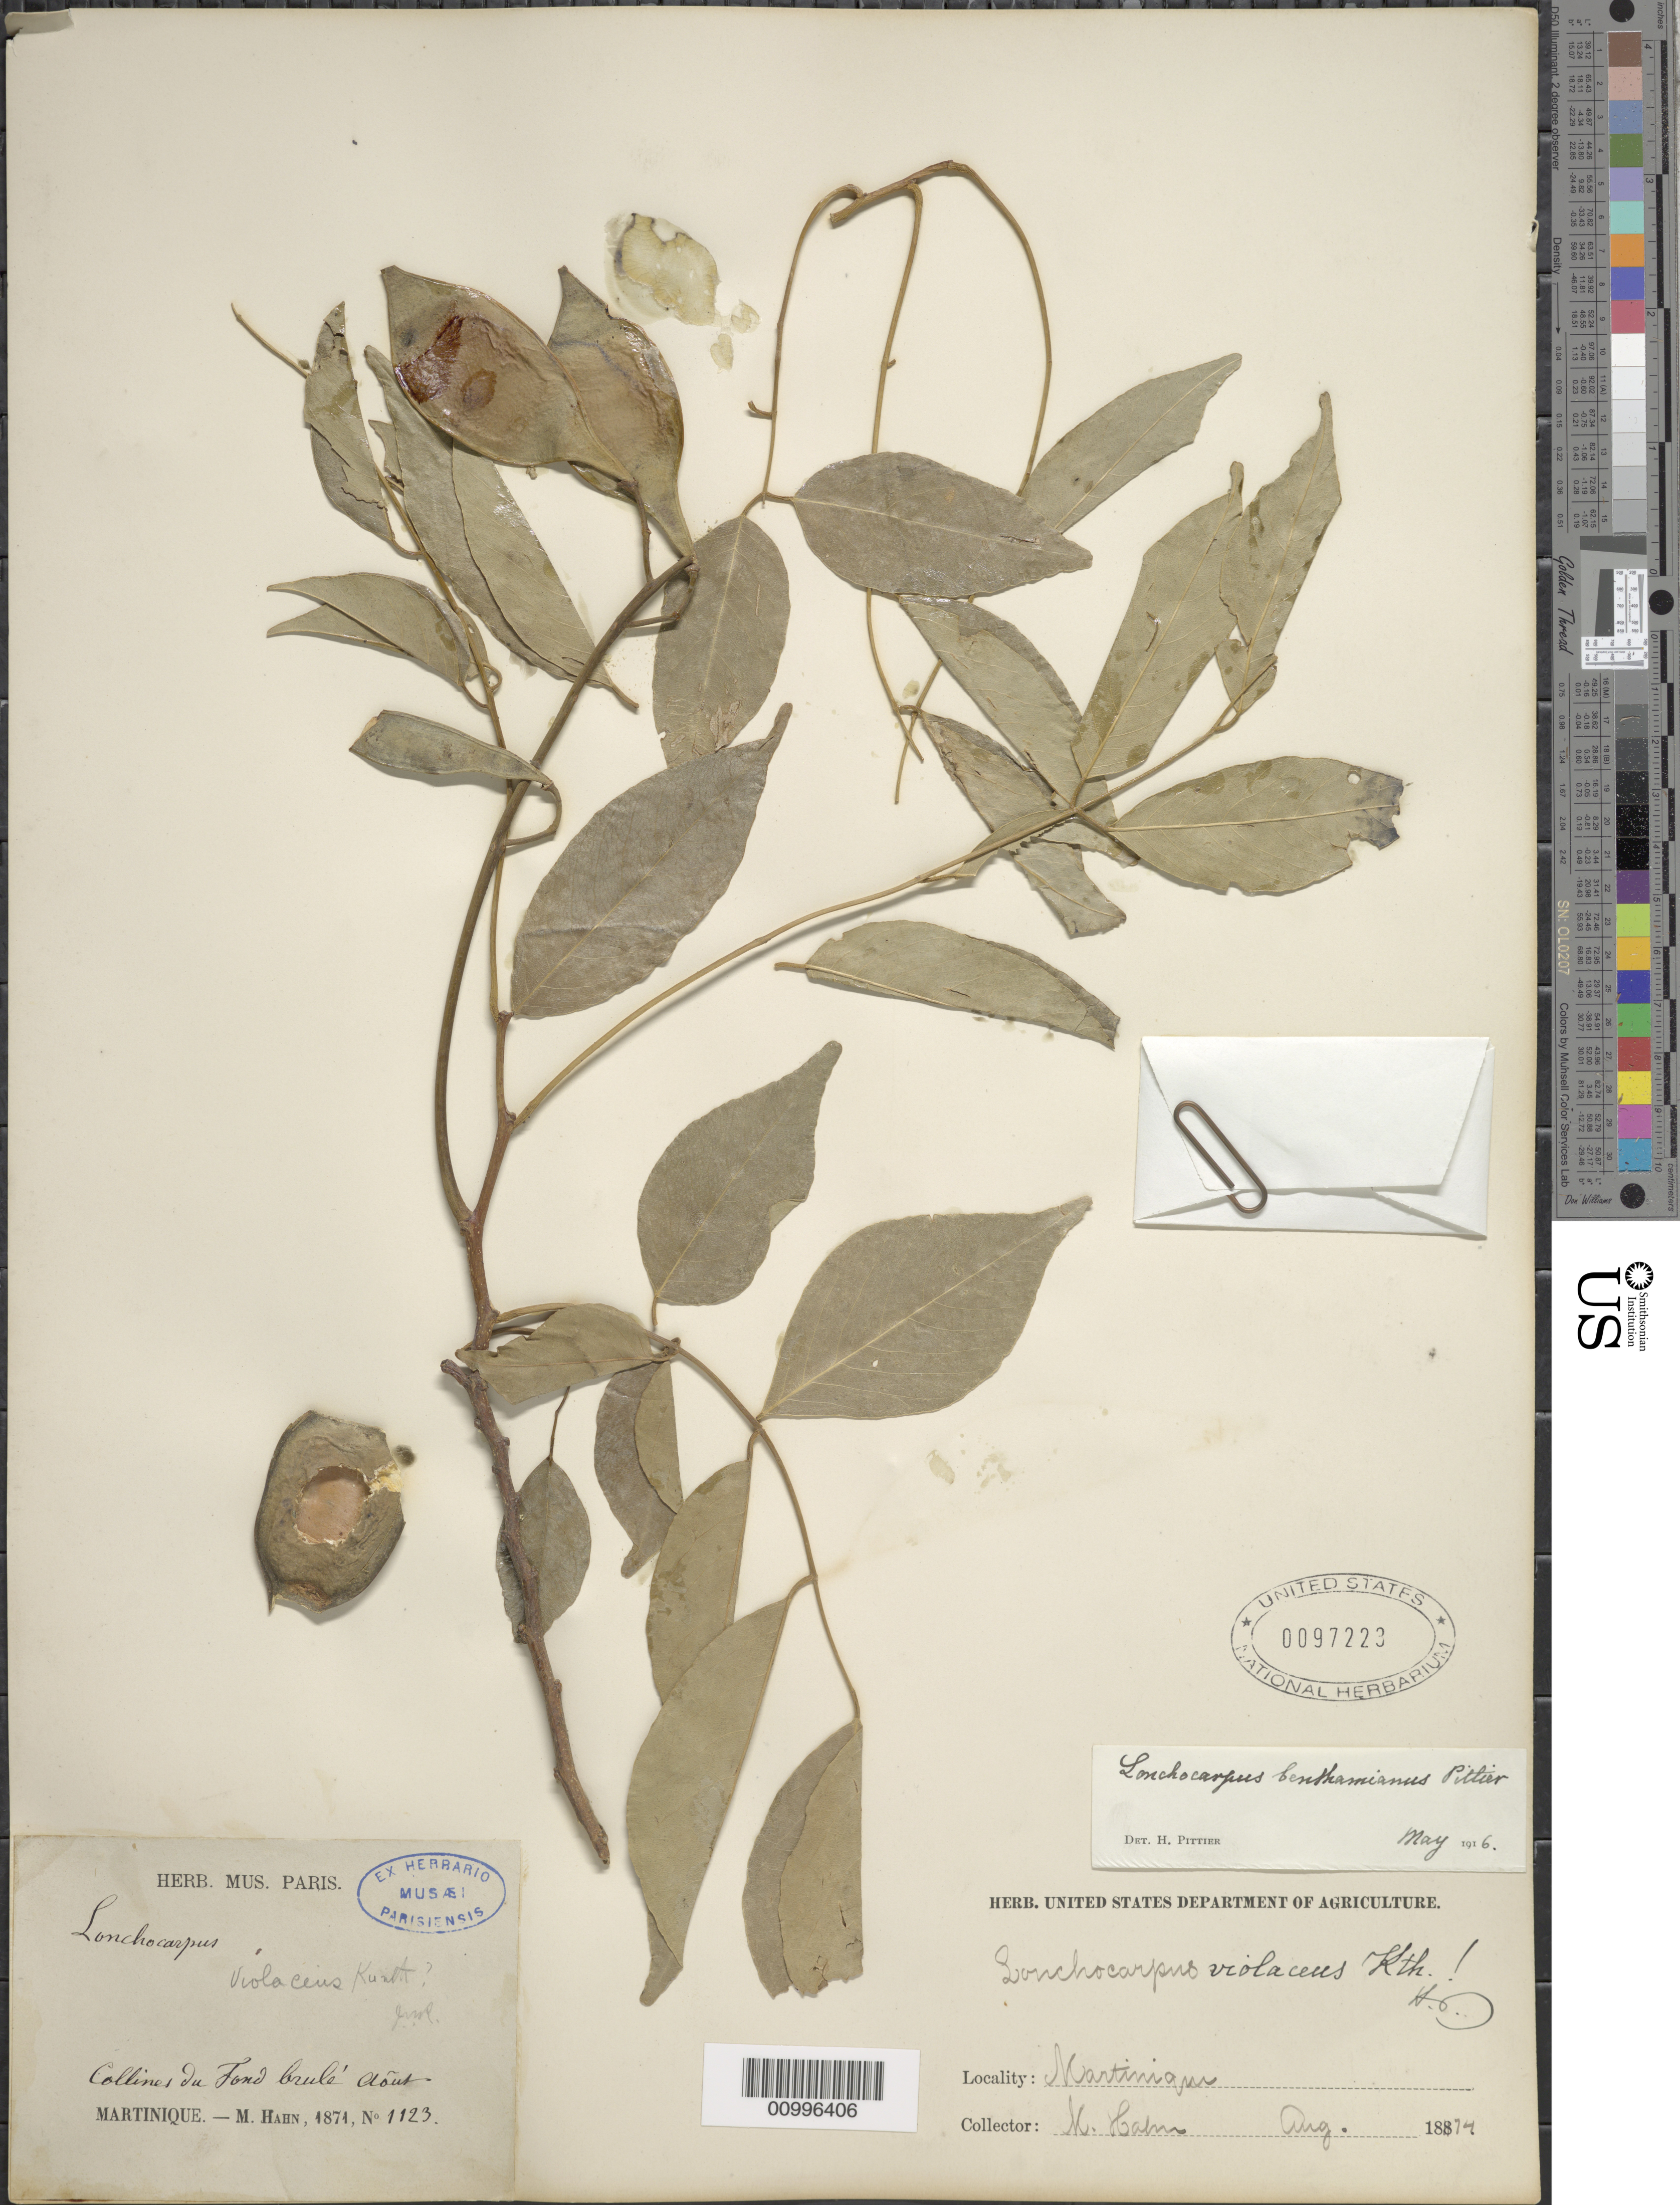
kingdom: Plantae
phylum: Tracheophyta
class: Magnoliopsida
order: Fabales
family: Fabaceae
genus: Lonchocarpus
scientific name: Lonchocarpus violaceus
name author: (Jacq.) DC.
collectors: M. Hanm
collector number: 1123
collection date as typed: Aug 1874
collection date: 1874-08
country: Martinique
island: Martinique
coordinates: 0 N, 0 E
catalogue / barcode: US 97223